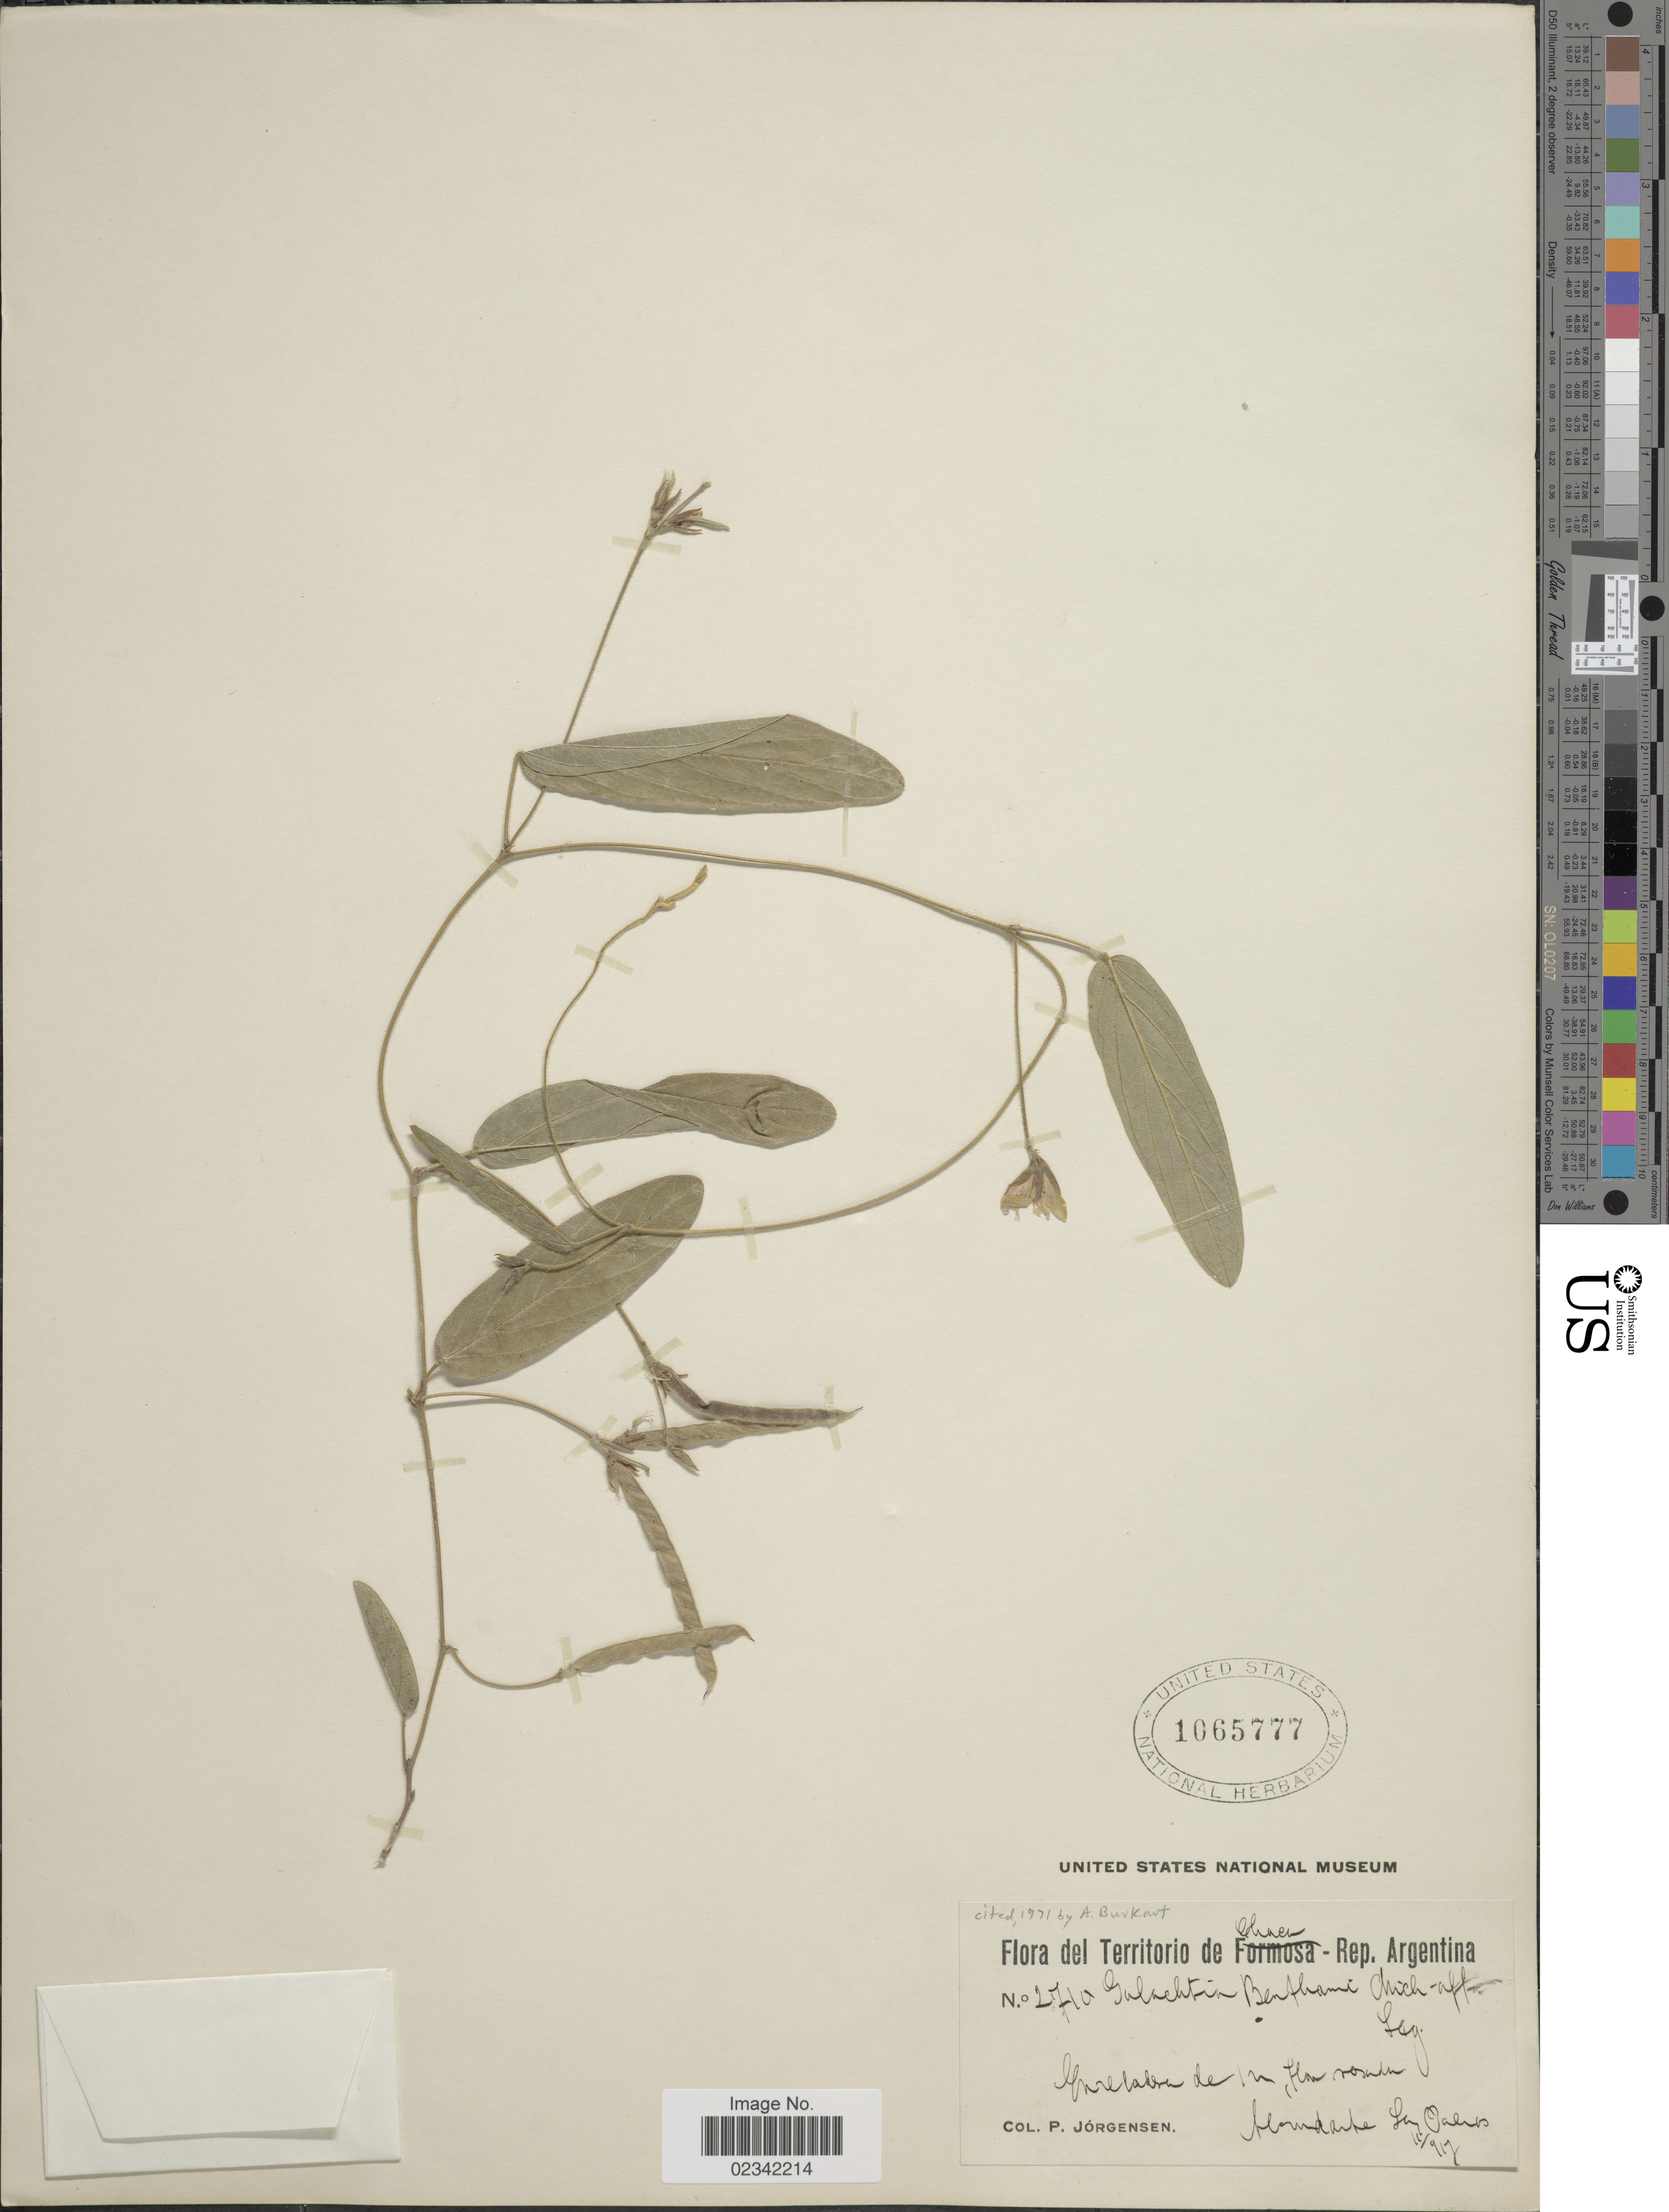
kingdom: Plantae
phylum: Tracheophyta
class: Magnoliopsida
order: Fabales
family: Fabaceae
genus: Galactia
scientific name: Galactia benthamiana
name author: Micheli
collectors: P. Jörgensen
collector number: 2710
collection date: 1917-11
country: Argentina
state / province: Chaco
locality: Del Territorio de Chaco, Rep. Argentina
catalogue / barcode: US 1065777